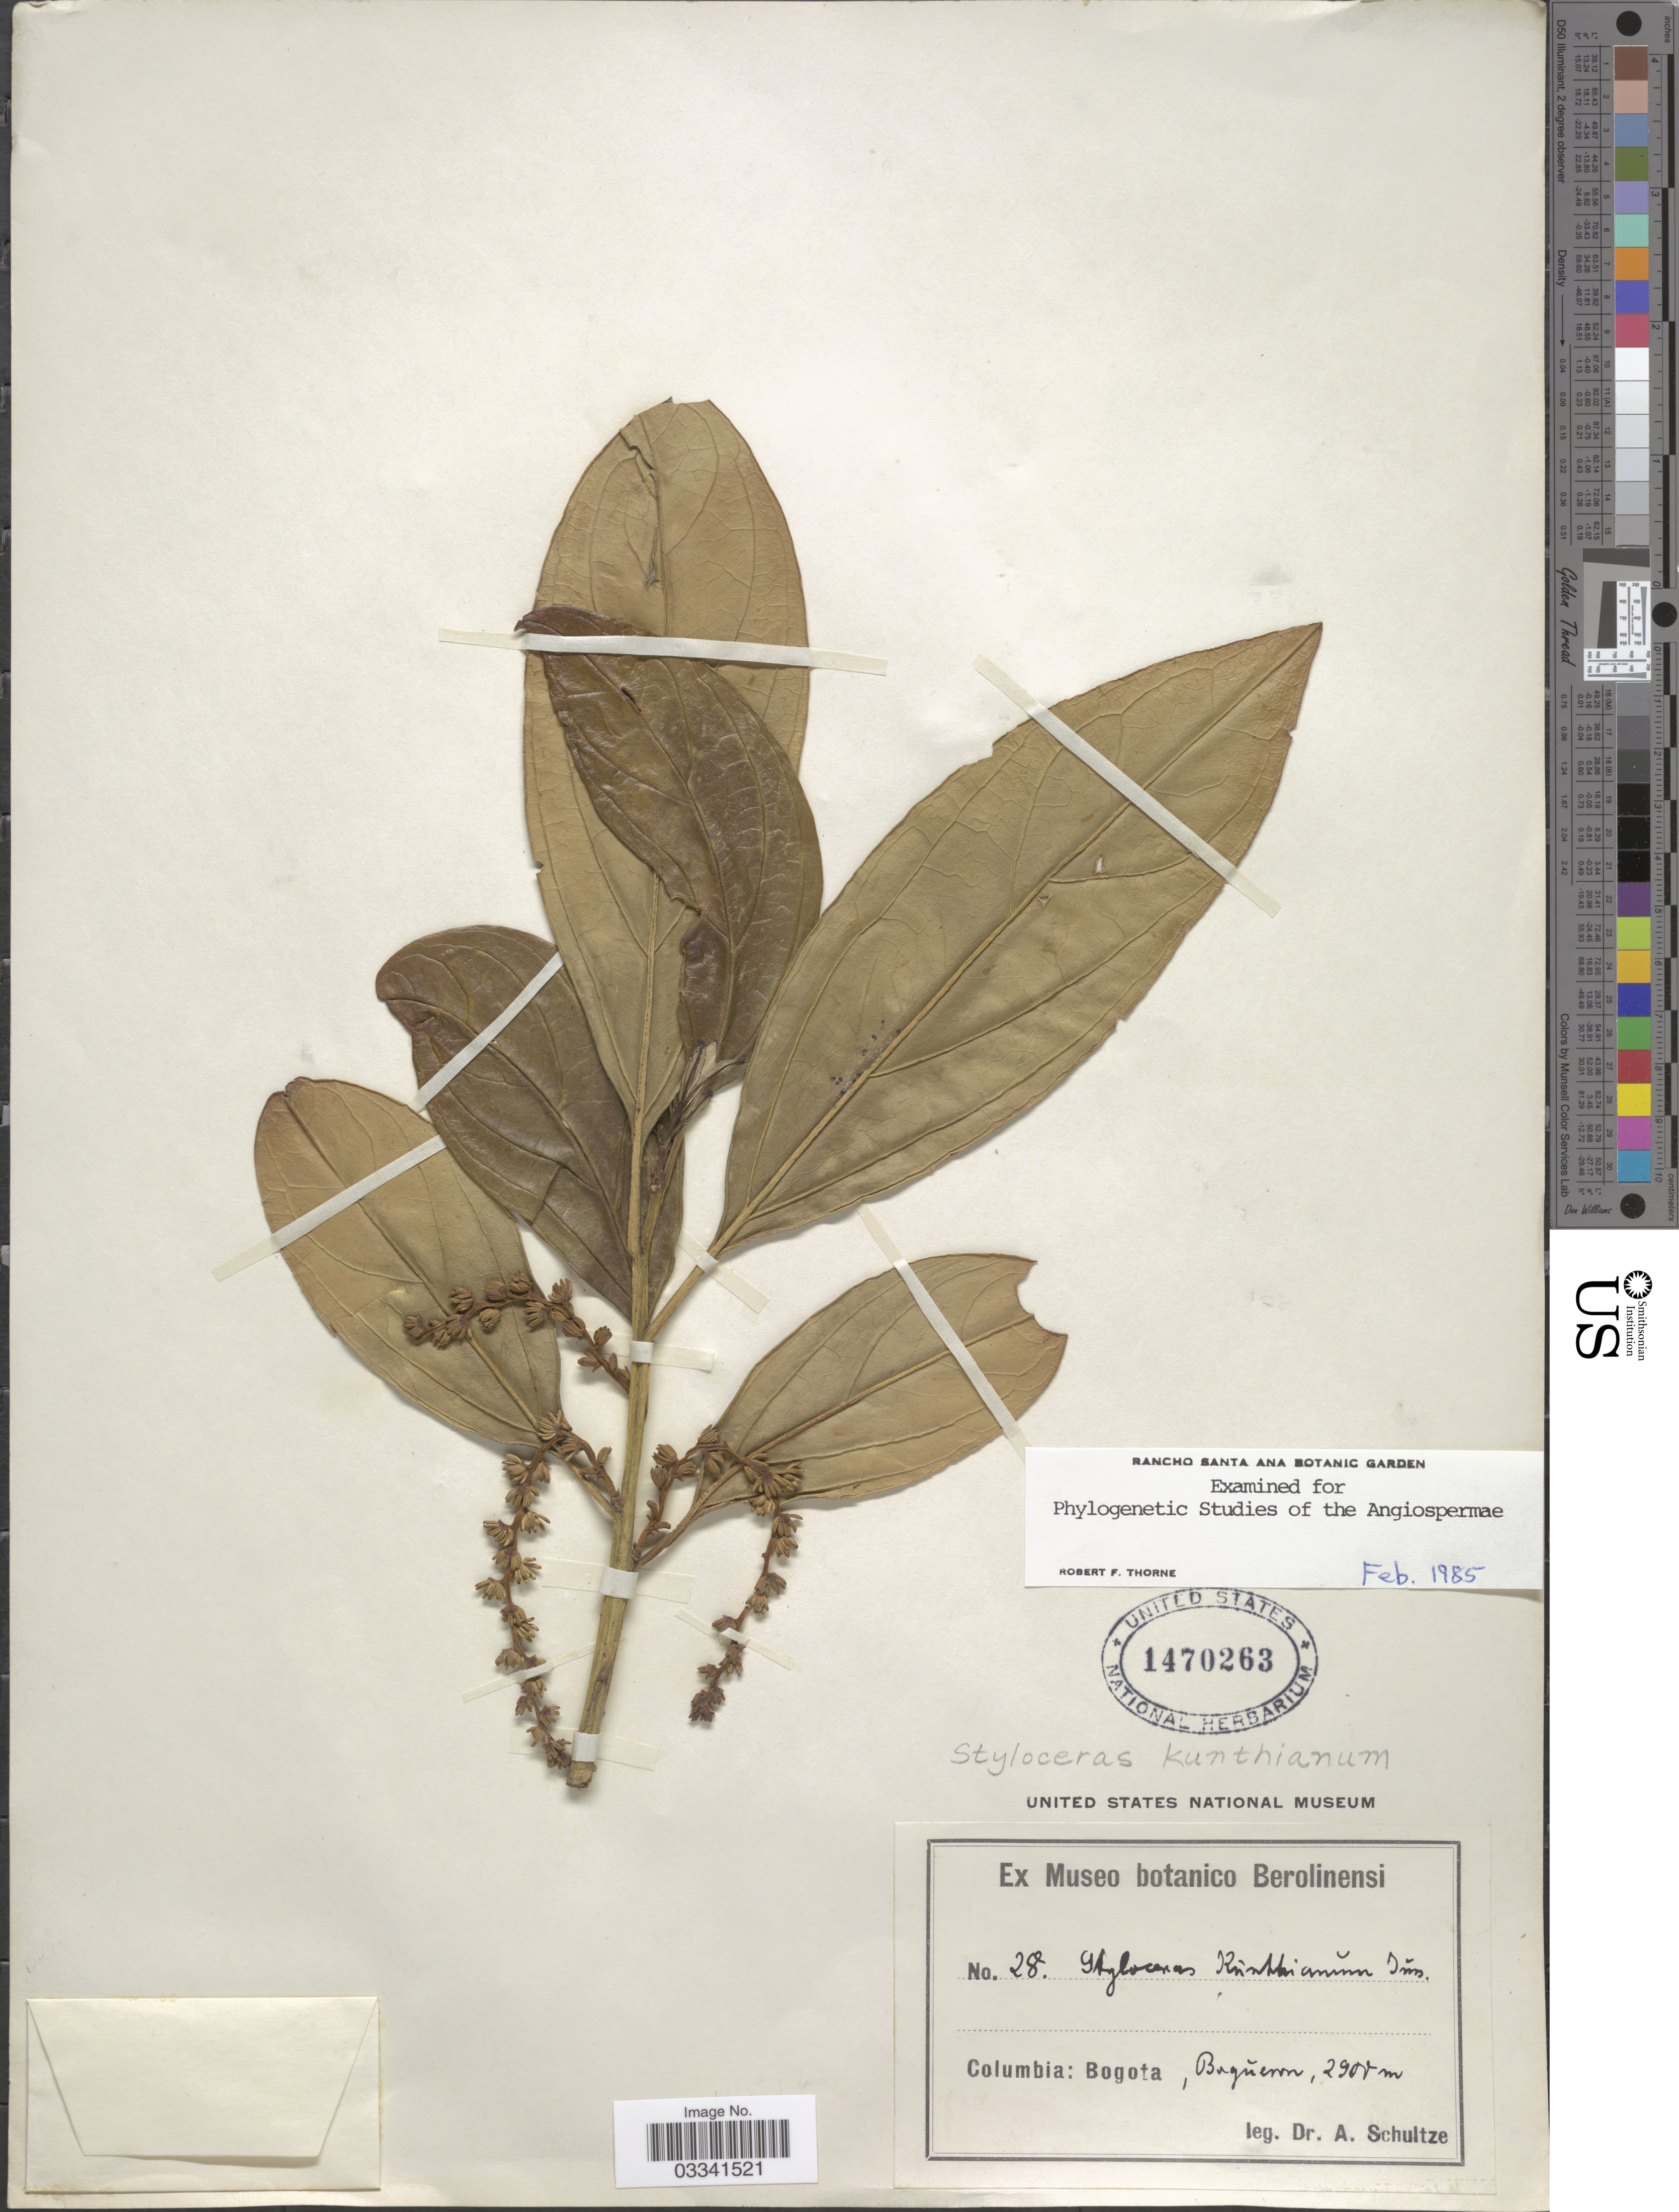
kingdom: Plantae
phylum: Tracheophyta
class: Magnoliopsida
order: Buxales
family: Buxaceae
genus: Styloceras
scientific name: Styloceras laurifolium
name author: (Willd.) Kunth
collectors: A. Schultze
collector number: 28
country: Colombia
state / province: Bogota D.C.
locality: Bogota, Boqŭeron.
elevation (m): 2900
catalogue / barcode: US 1470263